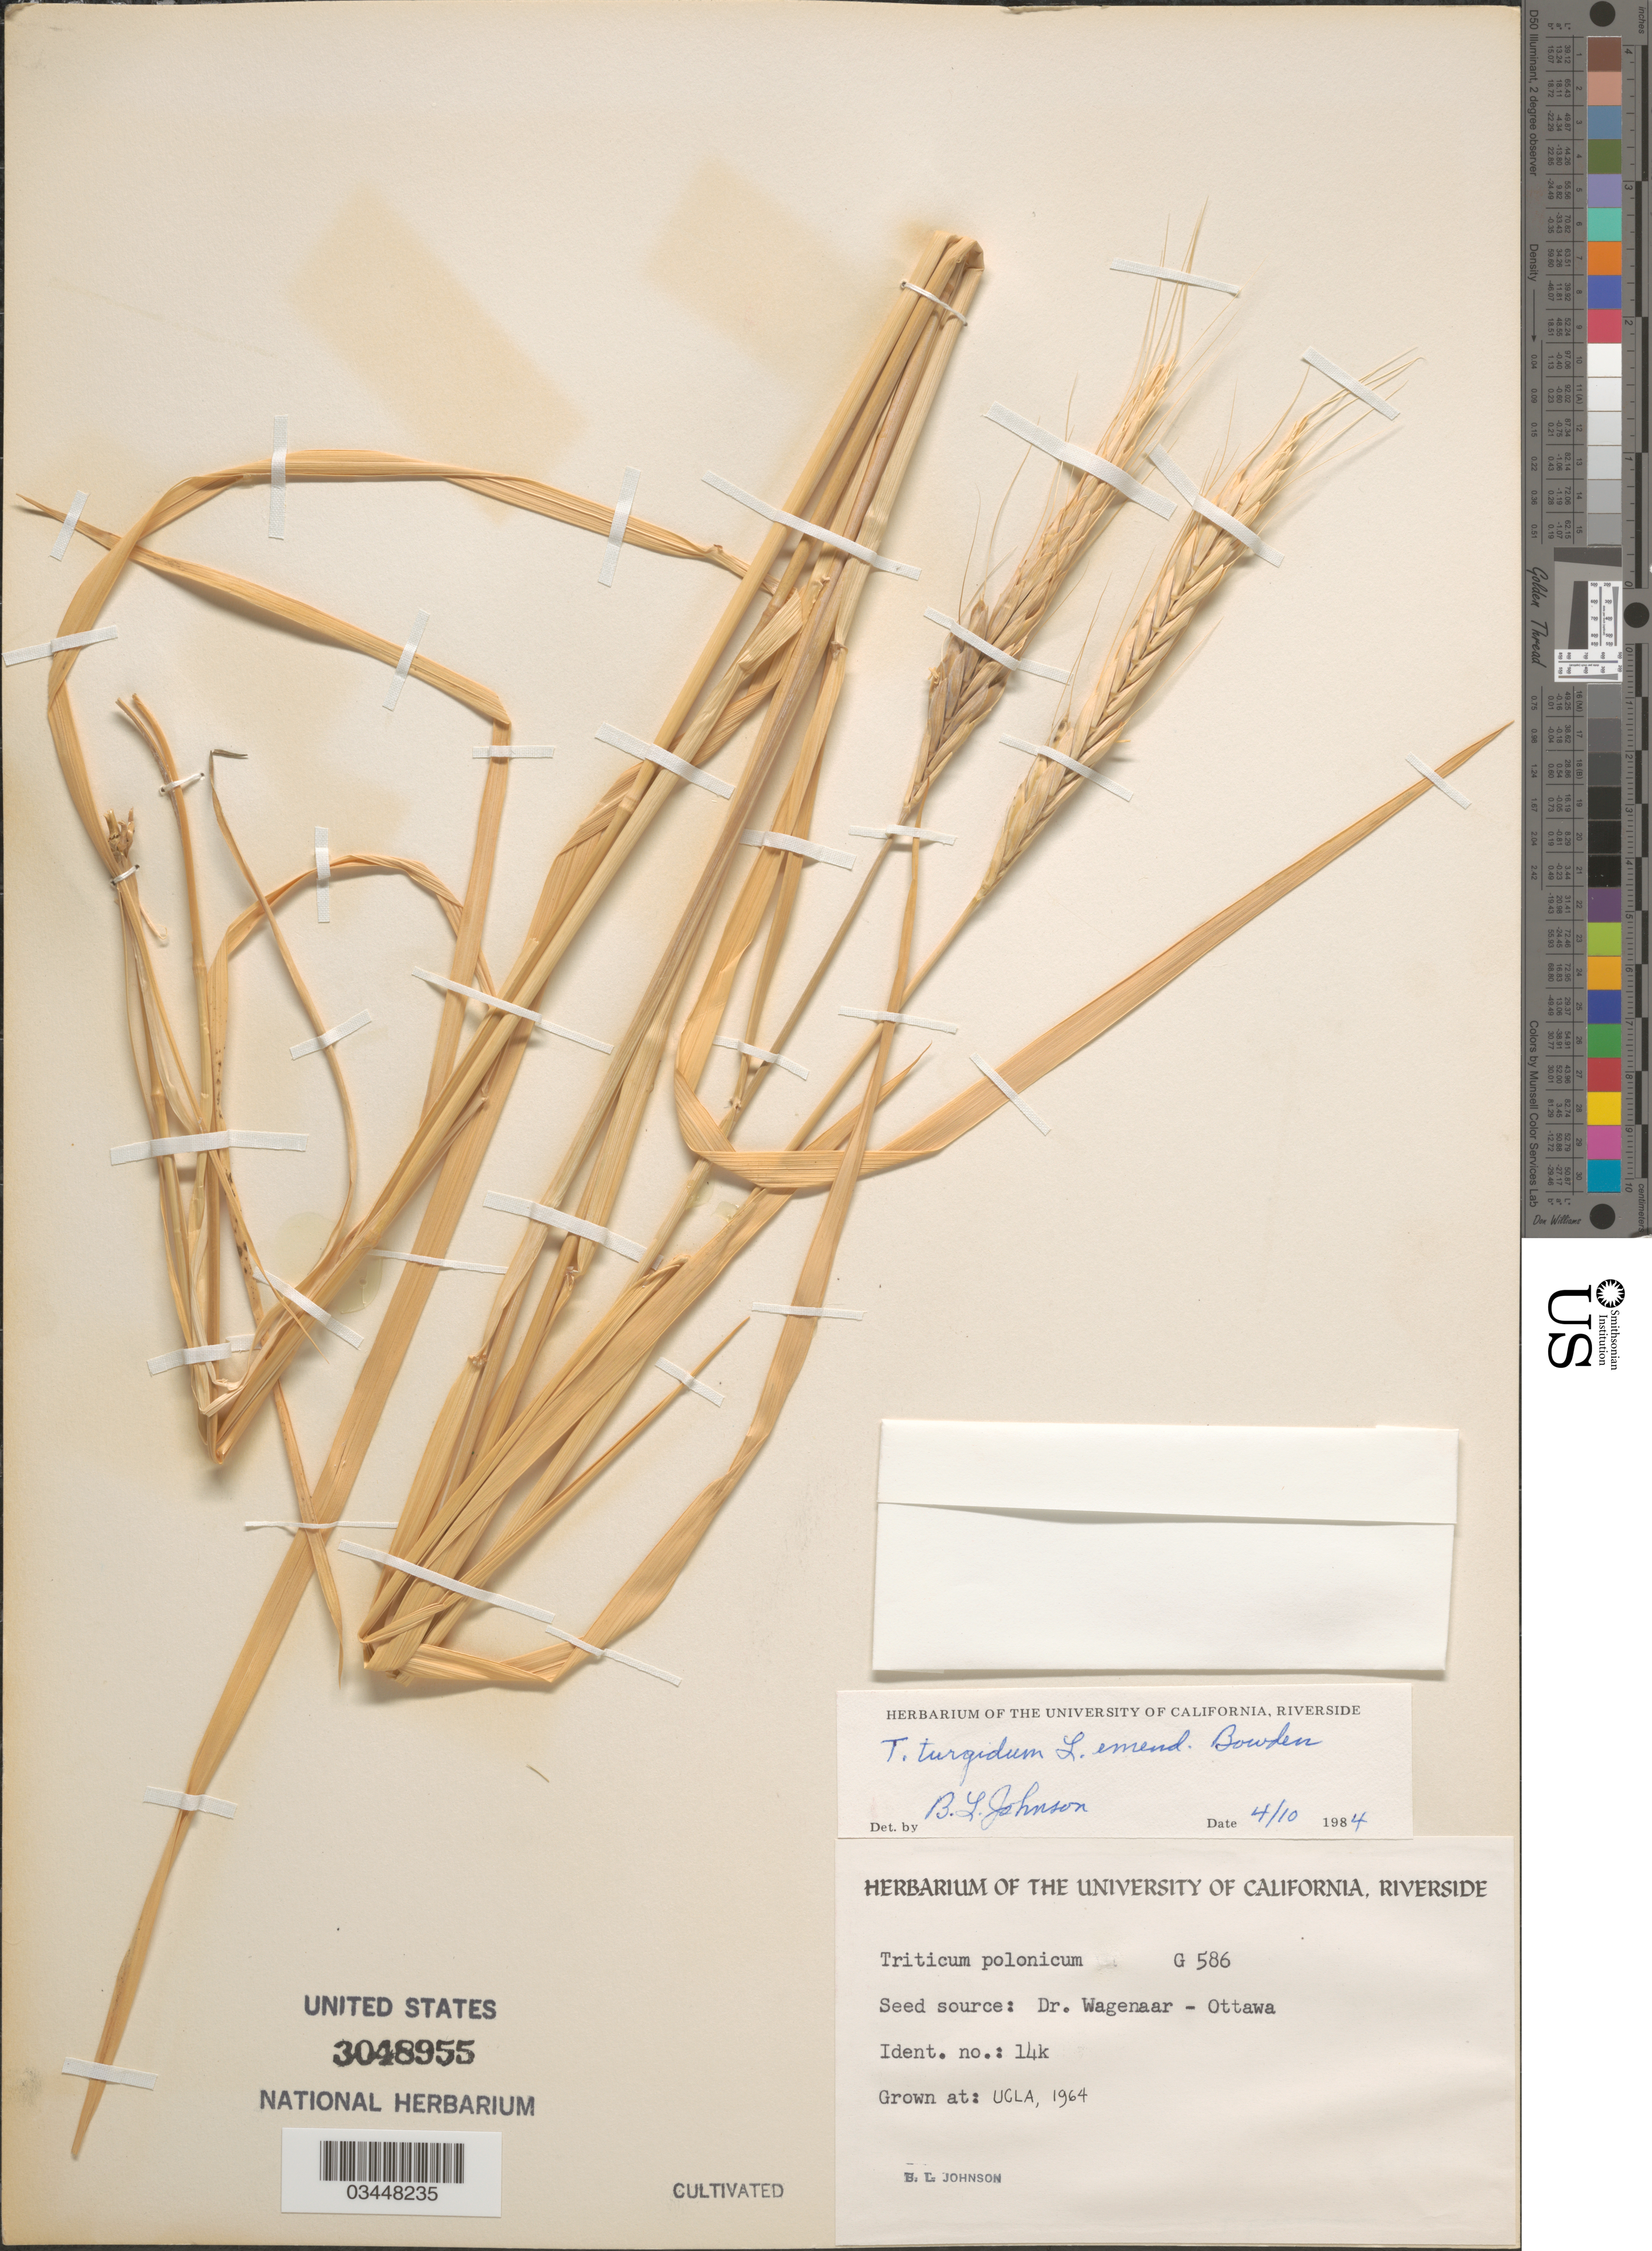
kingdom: Plantae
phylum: Tracheophyta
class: Liliopsida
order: Poales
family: Poaceae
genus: Triticum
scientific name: Triticum polonicum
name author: L.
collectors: B. Johnson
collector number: G586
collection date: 1964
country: United States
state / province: California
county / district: Los Angeles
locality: UCLA.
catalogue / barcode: US 3048955